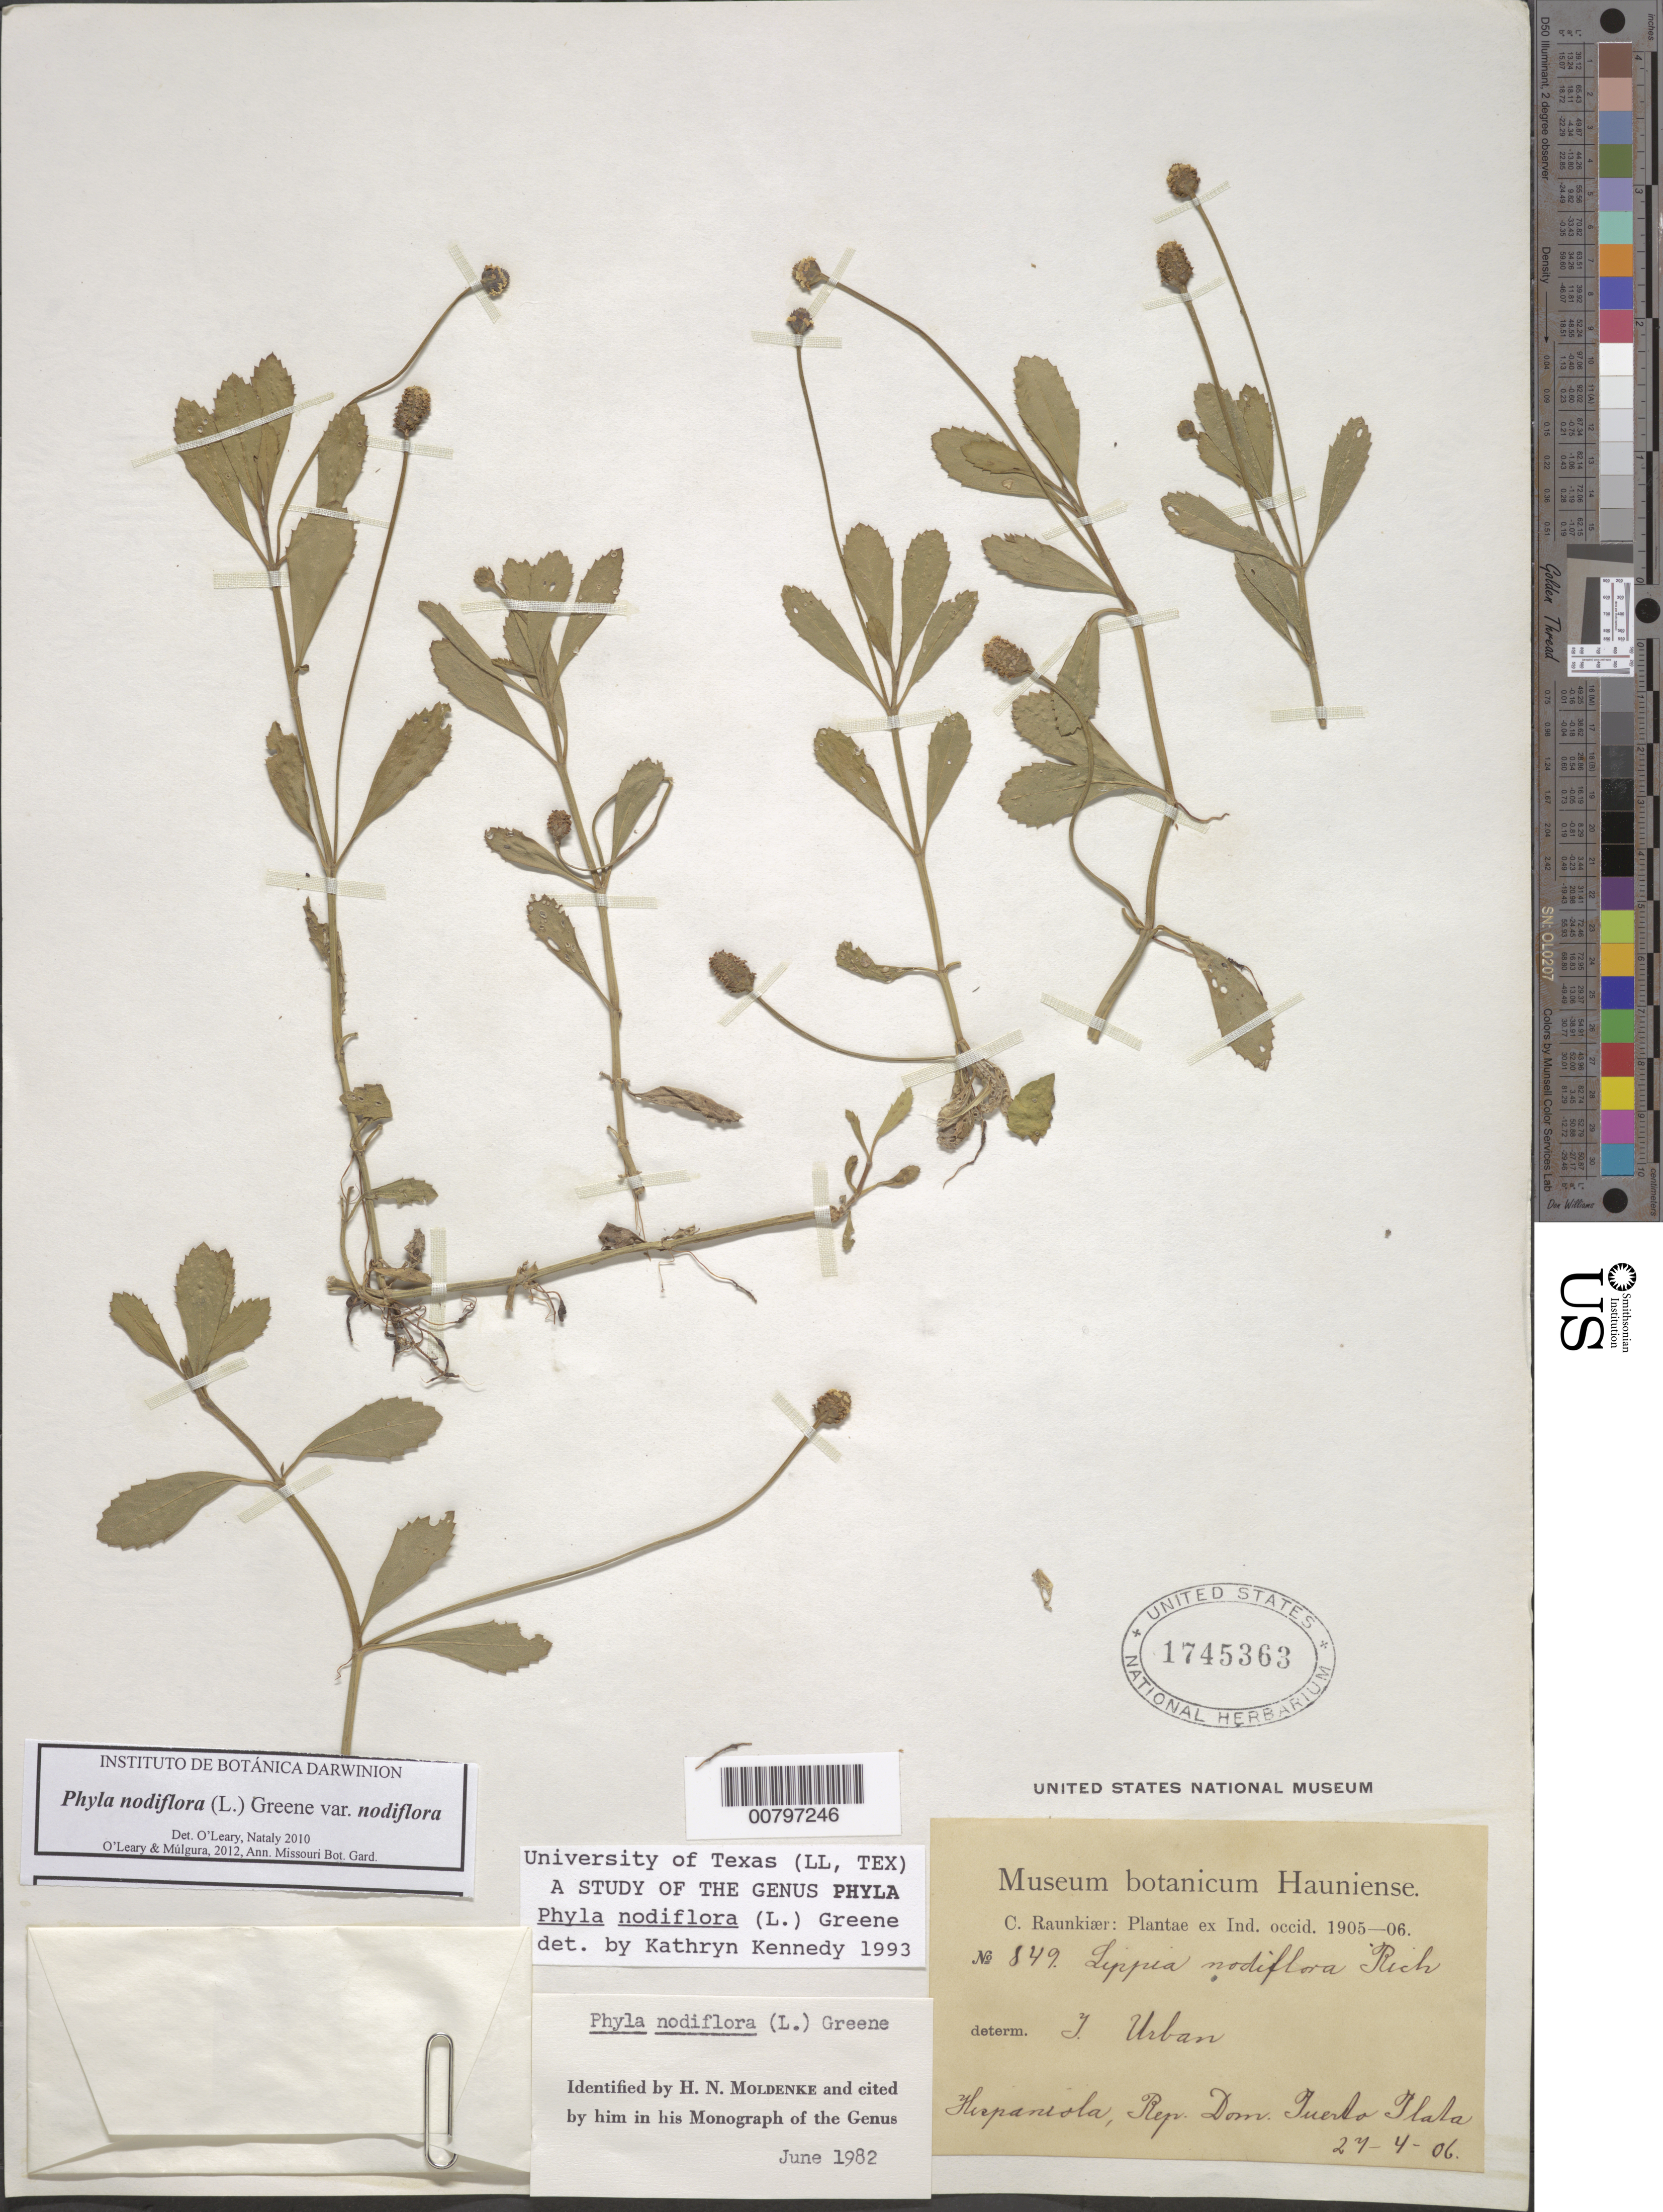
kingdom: Plantae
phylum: Tracheophyta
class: Magnoliopsida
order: Lamiales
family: Verbenaceae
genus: Phyla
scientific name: Phyla nodiflora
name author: (L.) Greene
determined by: Kennedy, K.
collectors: C. C. Raunkiaer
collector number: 849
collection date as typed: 27 Apr 1906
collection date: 1906-04-27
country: Dominican Republic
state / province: Puerto Plata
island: Hispaniola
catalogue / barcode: US 1745363